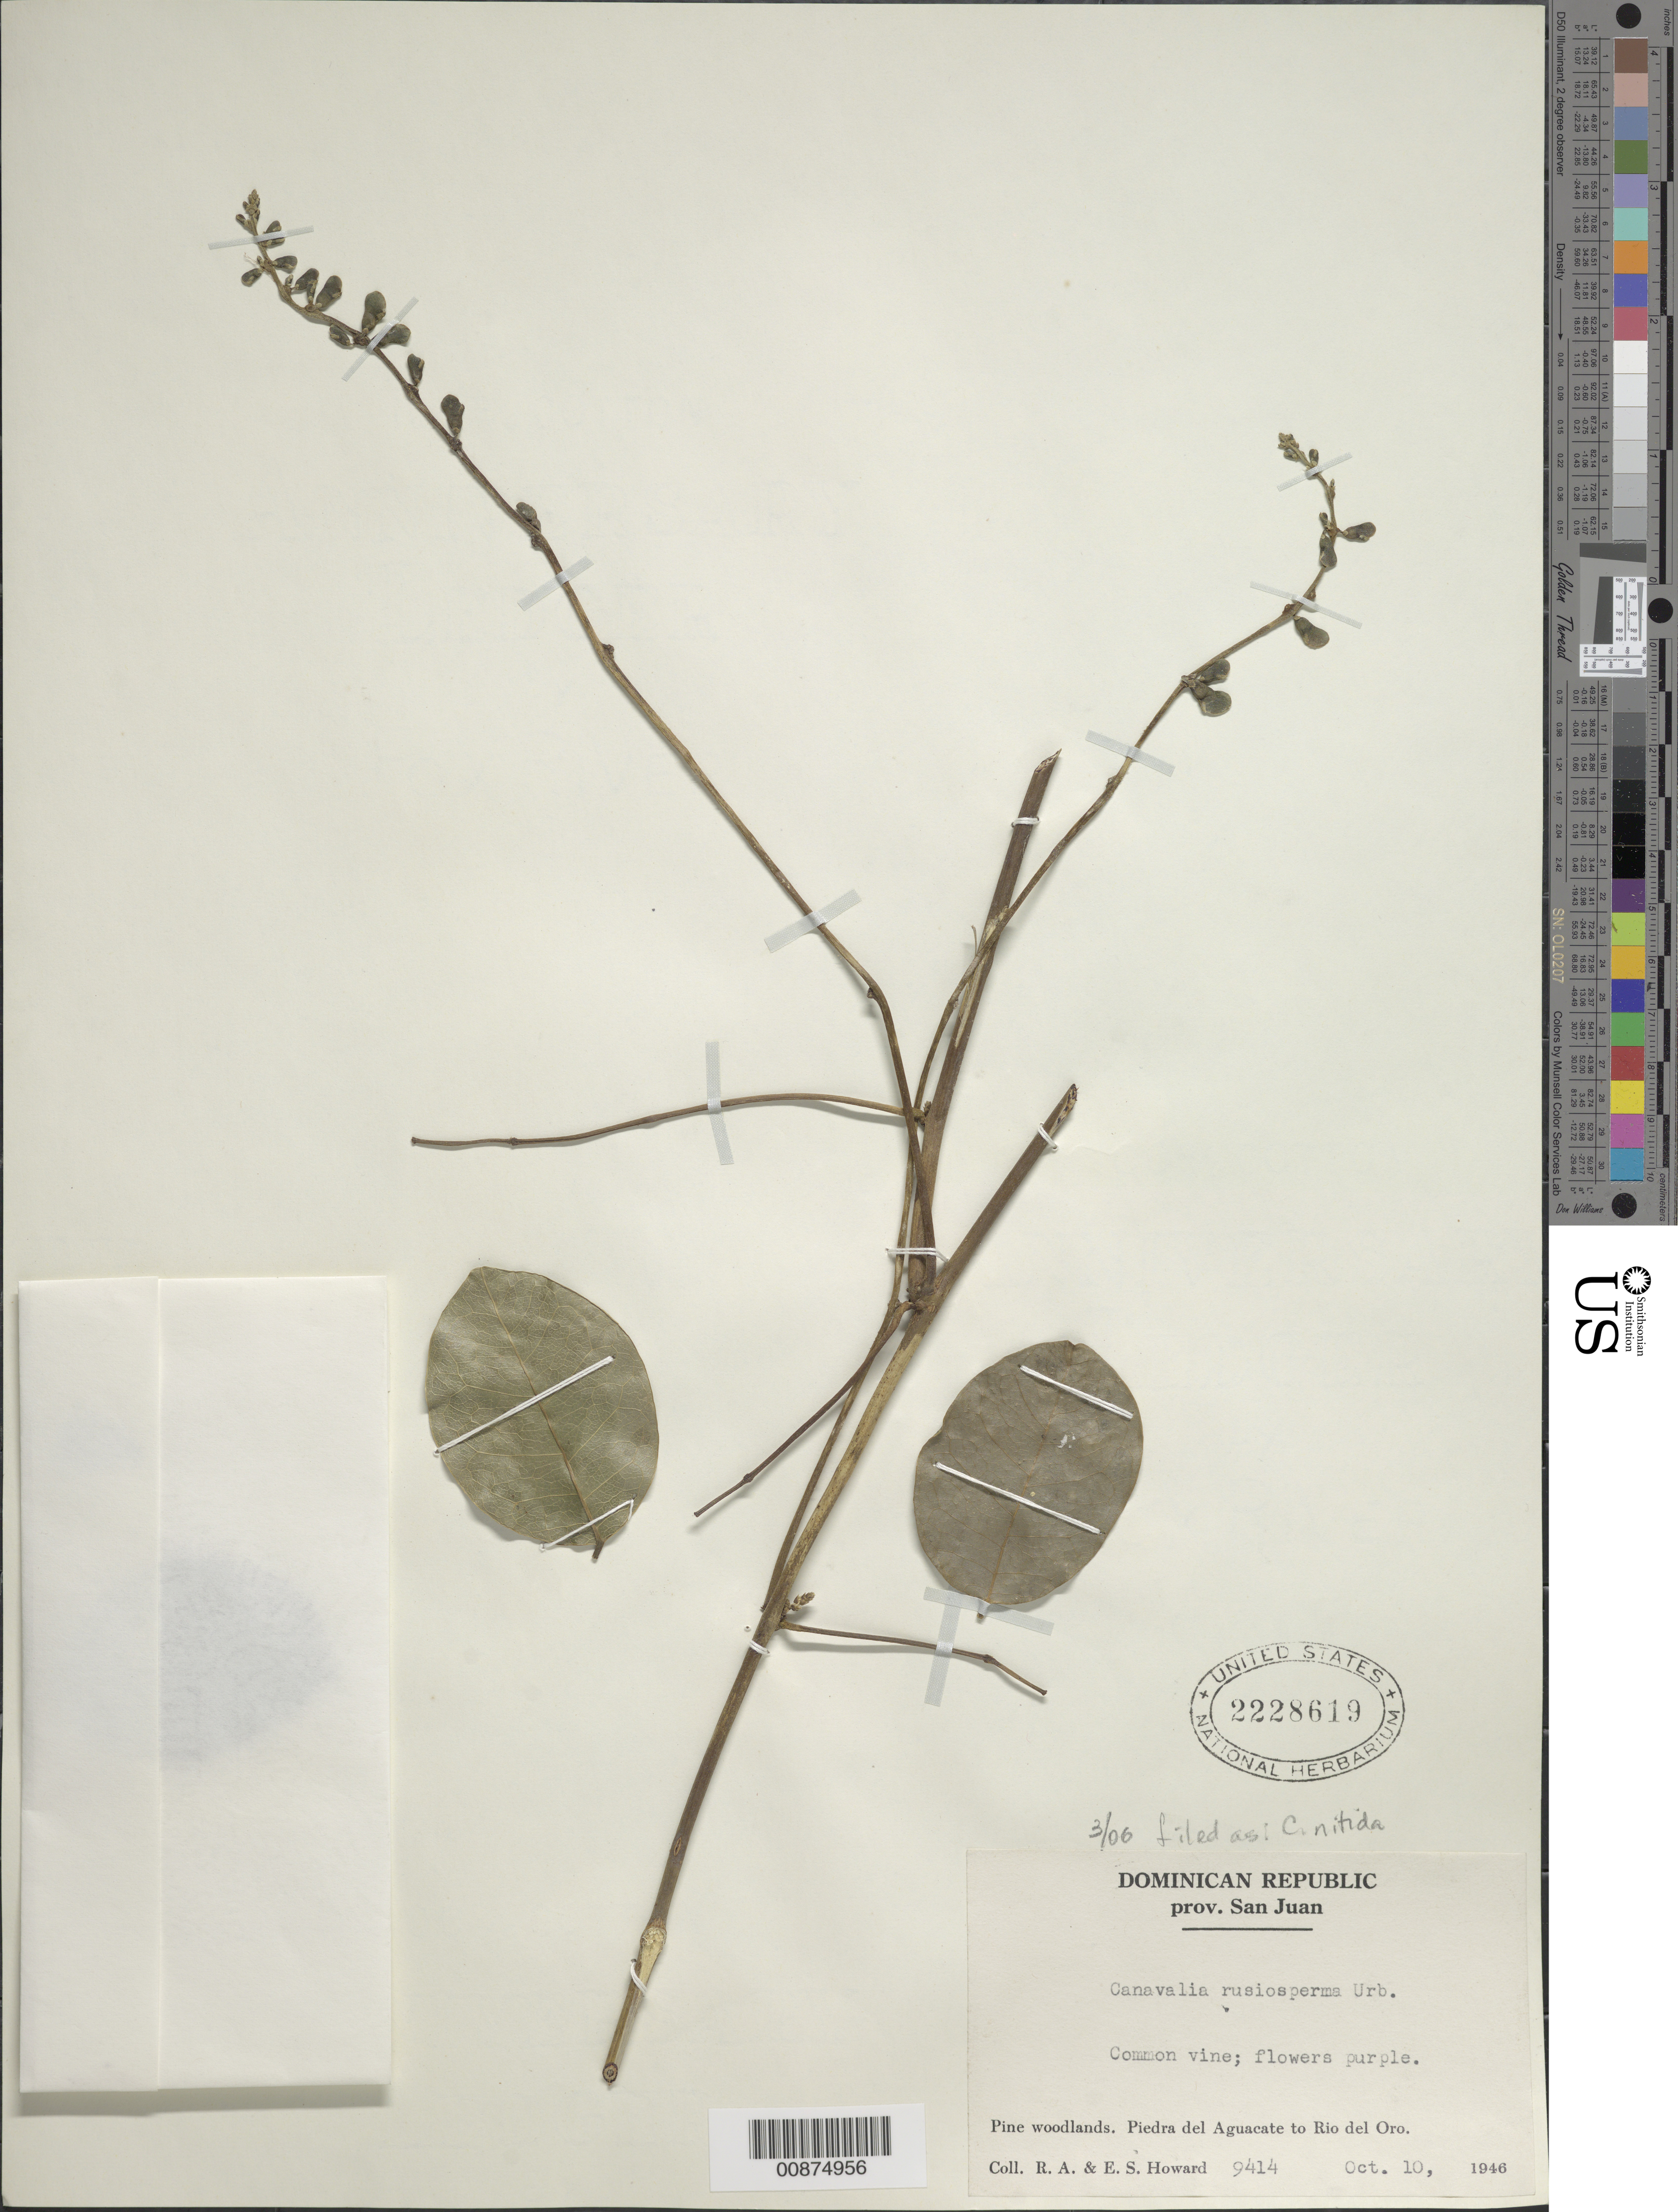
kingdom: Plantae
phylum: Tracheophyta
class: Magnoliopsida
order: Fabales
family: Fabaceae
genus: Canavalia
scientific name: Canavalia nitida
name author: (Cav.) Piper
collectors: R. A. Howard & E. S. Howard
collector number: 9414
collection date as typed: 10 Oct 1946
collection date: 1946-10-10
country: Dominican Republic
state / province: San Juan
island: Hispaniola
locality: Piedra del Aguacate to Río del Oro.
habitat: Pine woodlands.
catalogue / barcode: US 2228619